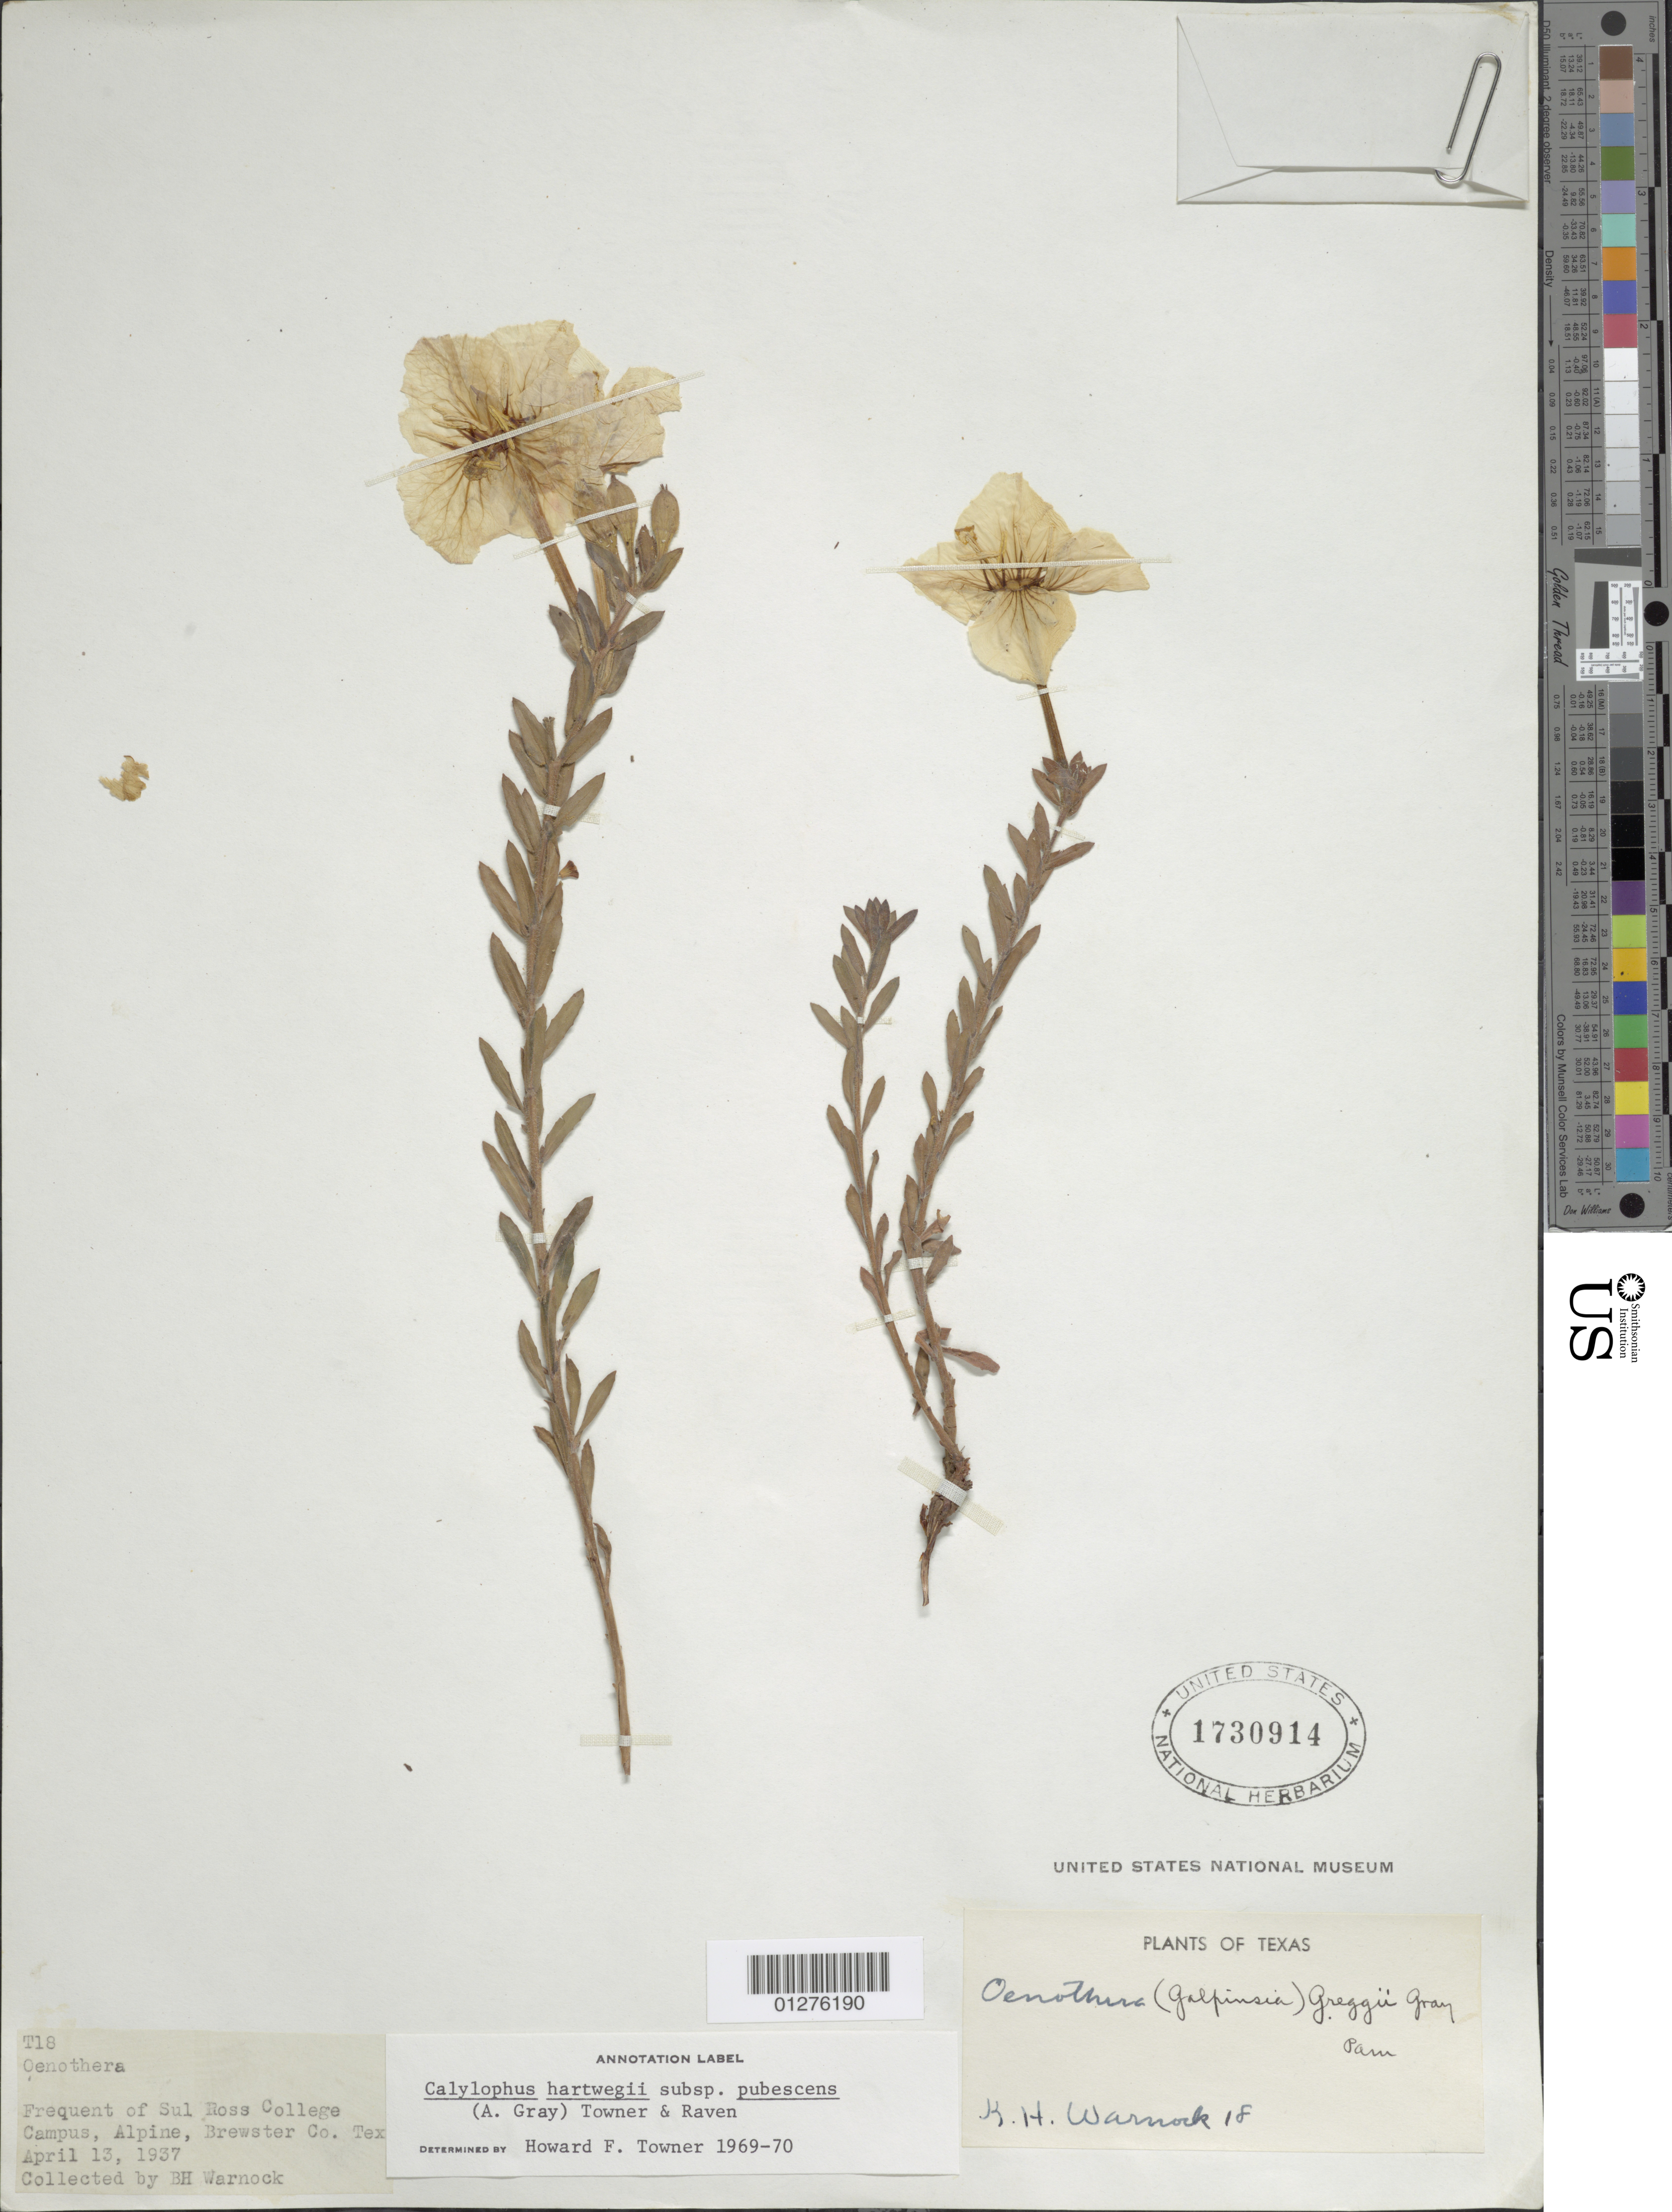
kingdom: Plantae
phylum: Tracheophyta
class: Magnoliopsida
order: Myrtales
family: Onagraceae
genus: Oenothera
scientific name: Oenothera hartwegii subsp. pubescens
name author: (A. Gray) W.L. Wagner & Hoch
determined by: Towner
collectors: B. H. Warnock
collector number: T18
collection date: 1937-04-13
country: United States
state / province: Texas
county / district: Brewster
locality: Sul Ross College Campus. Alpine.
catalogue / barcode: US 1730914